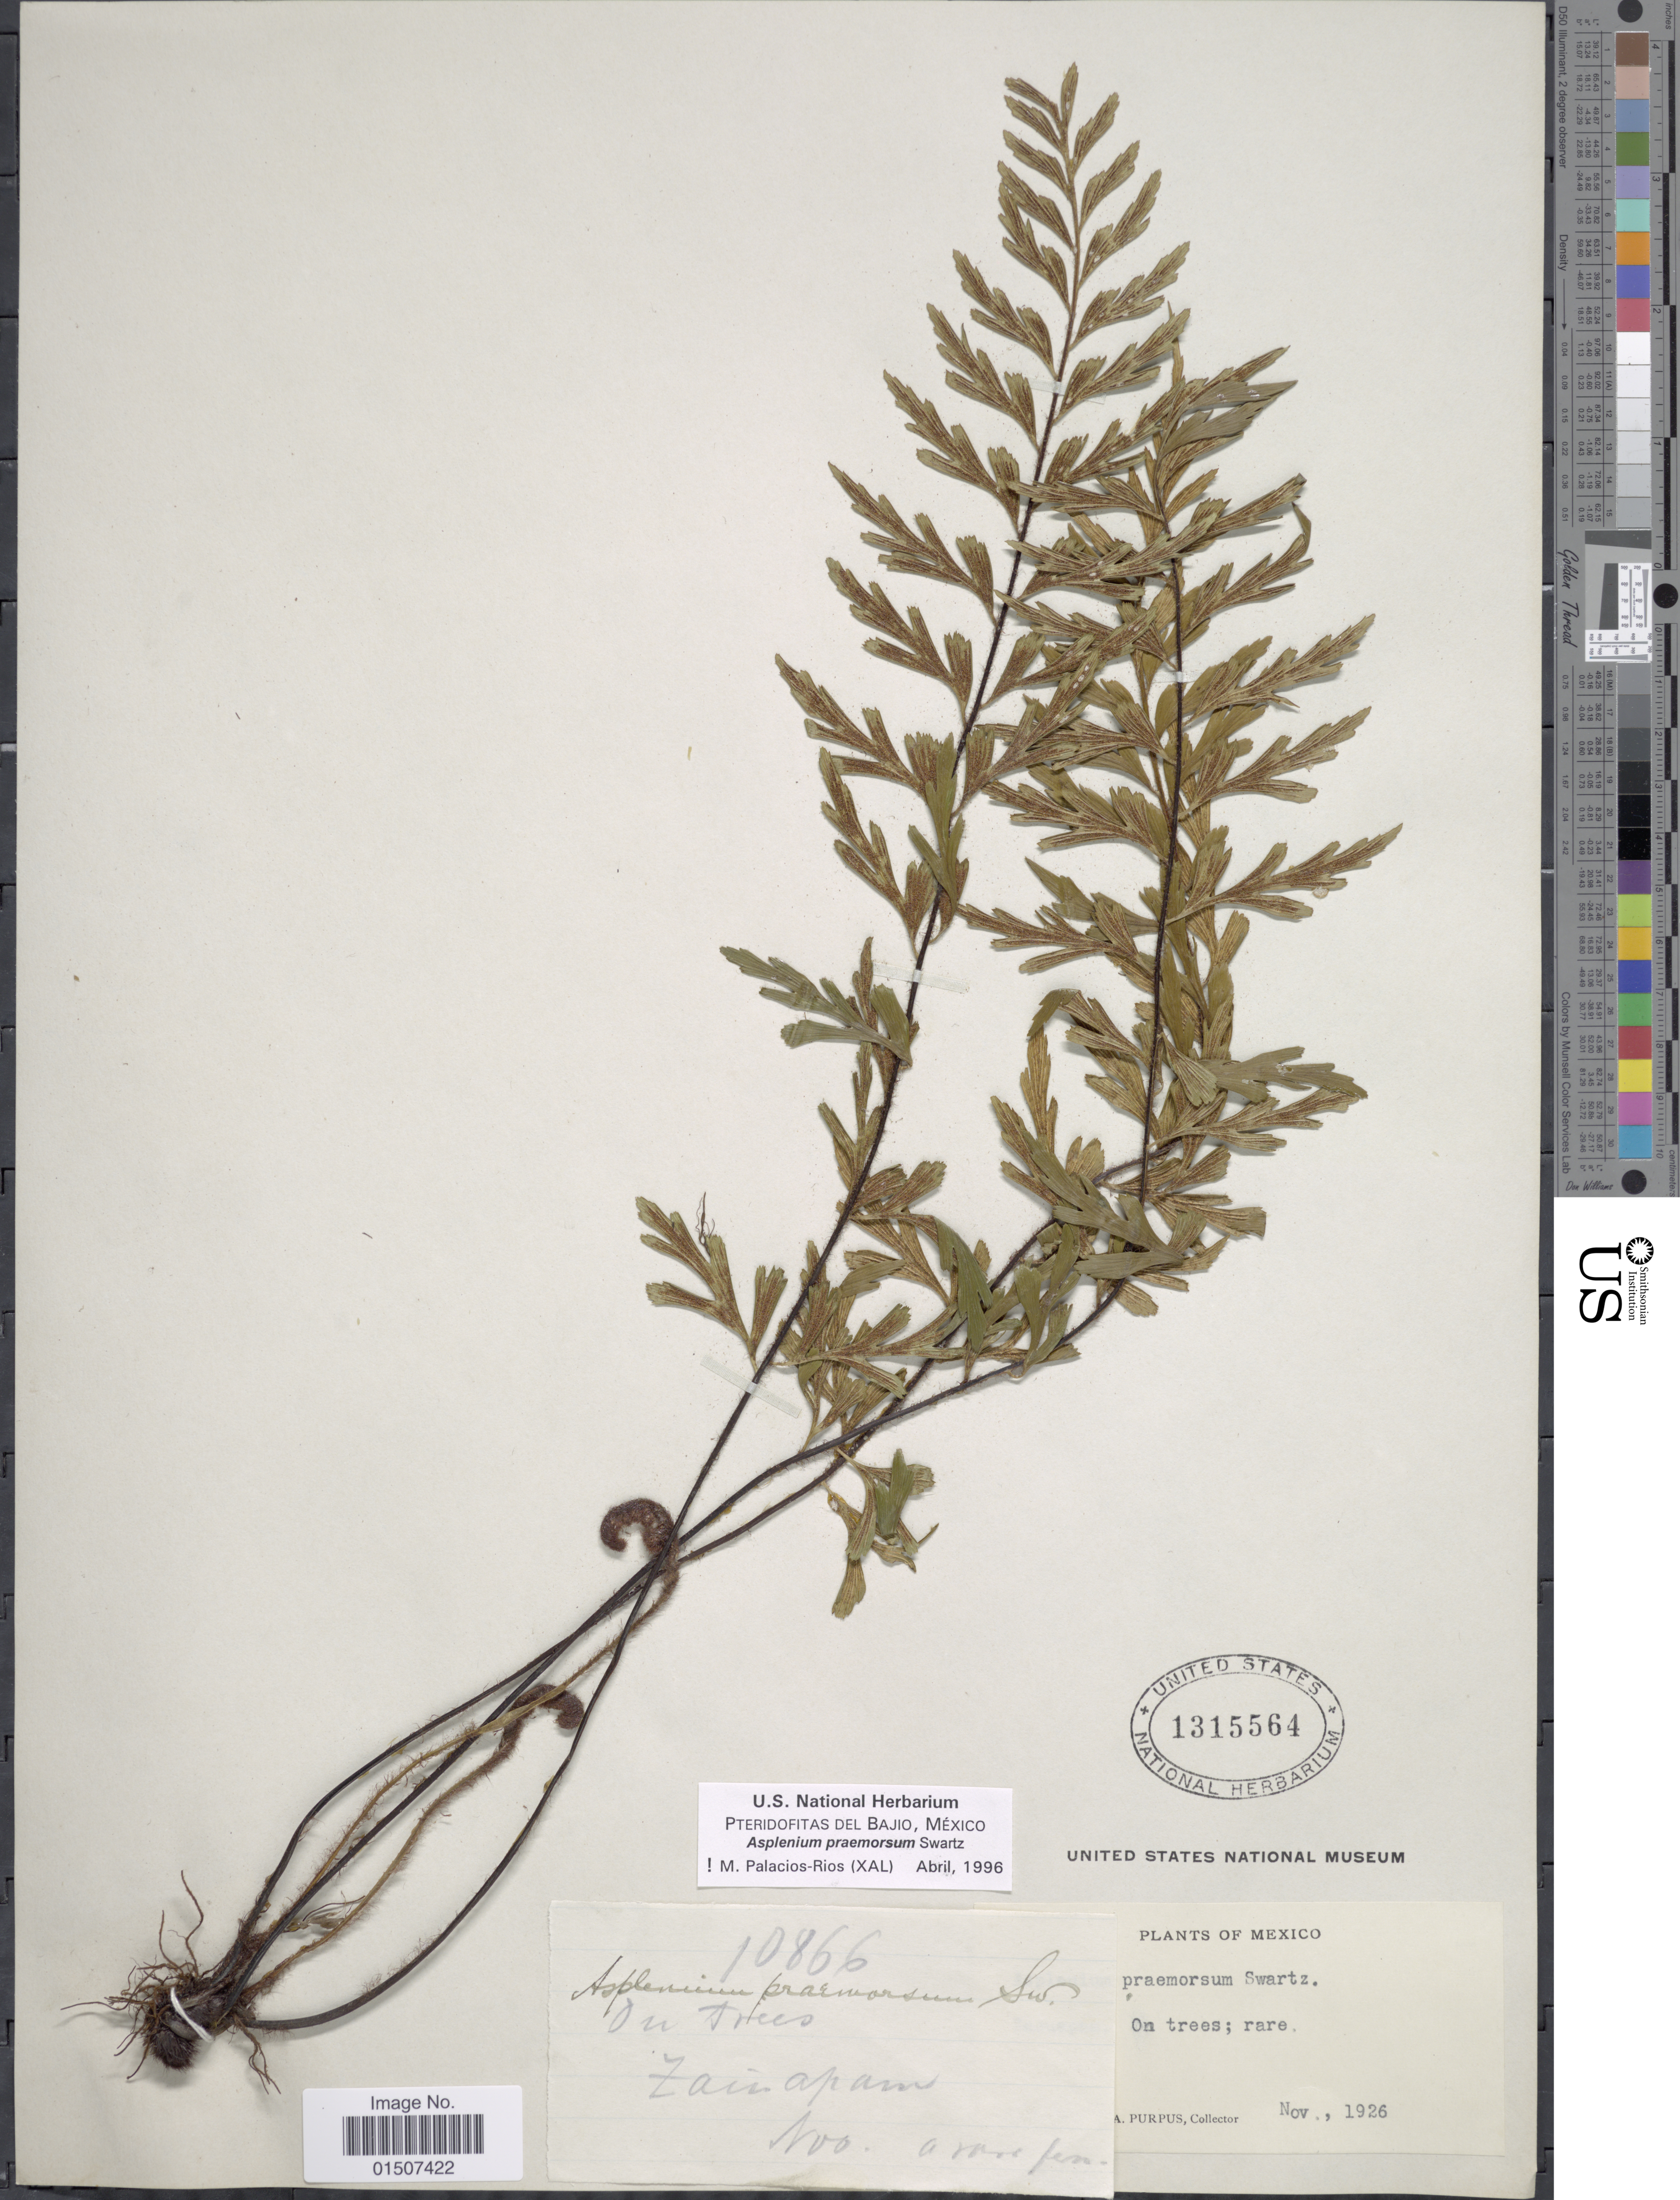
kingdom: Plantae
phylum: Tracheophyta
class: Polypodiopsida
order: Polypodiales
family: Aspleniaceae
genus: Asplenium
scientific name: Asplenium praemorsum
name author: Sw.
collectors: C. A. Purpus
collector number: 10866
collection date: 1926-11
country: Mexico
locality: Zacuapan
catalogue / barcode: US 1315564